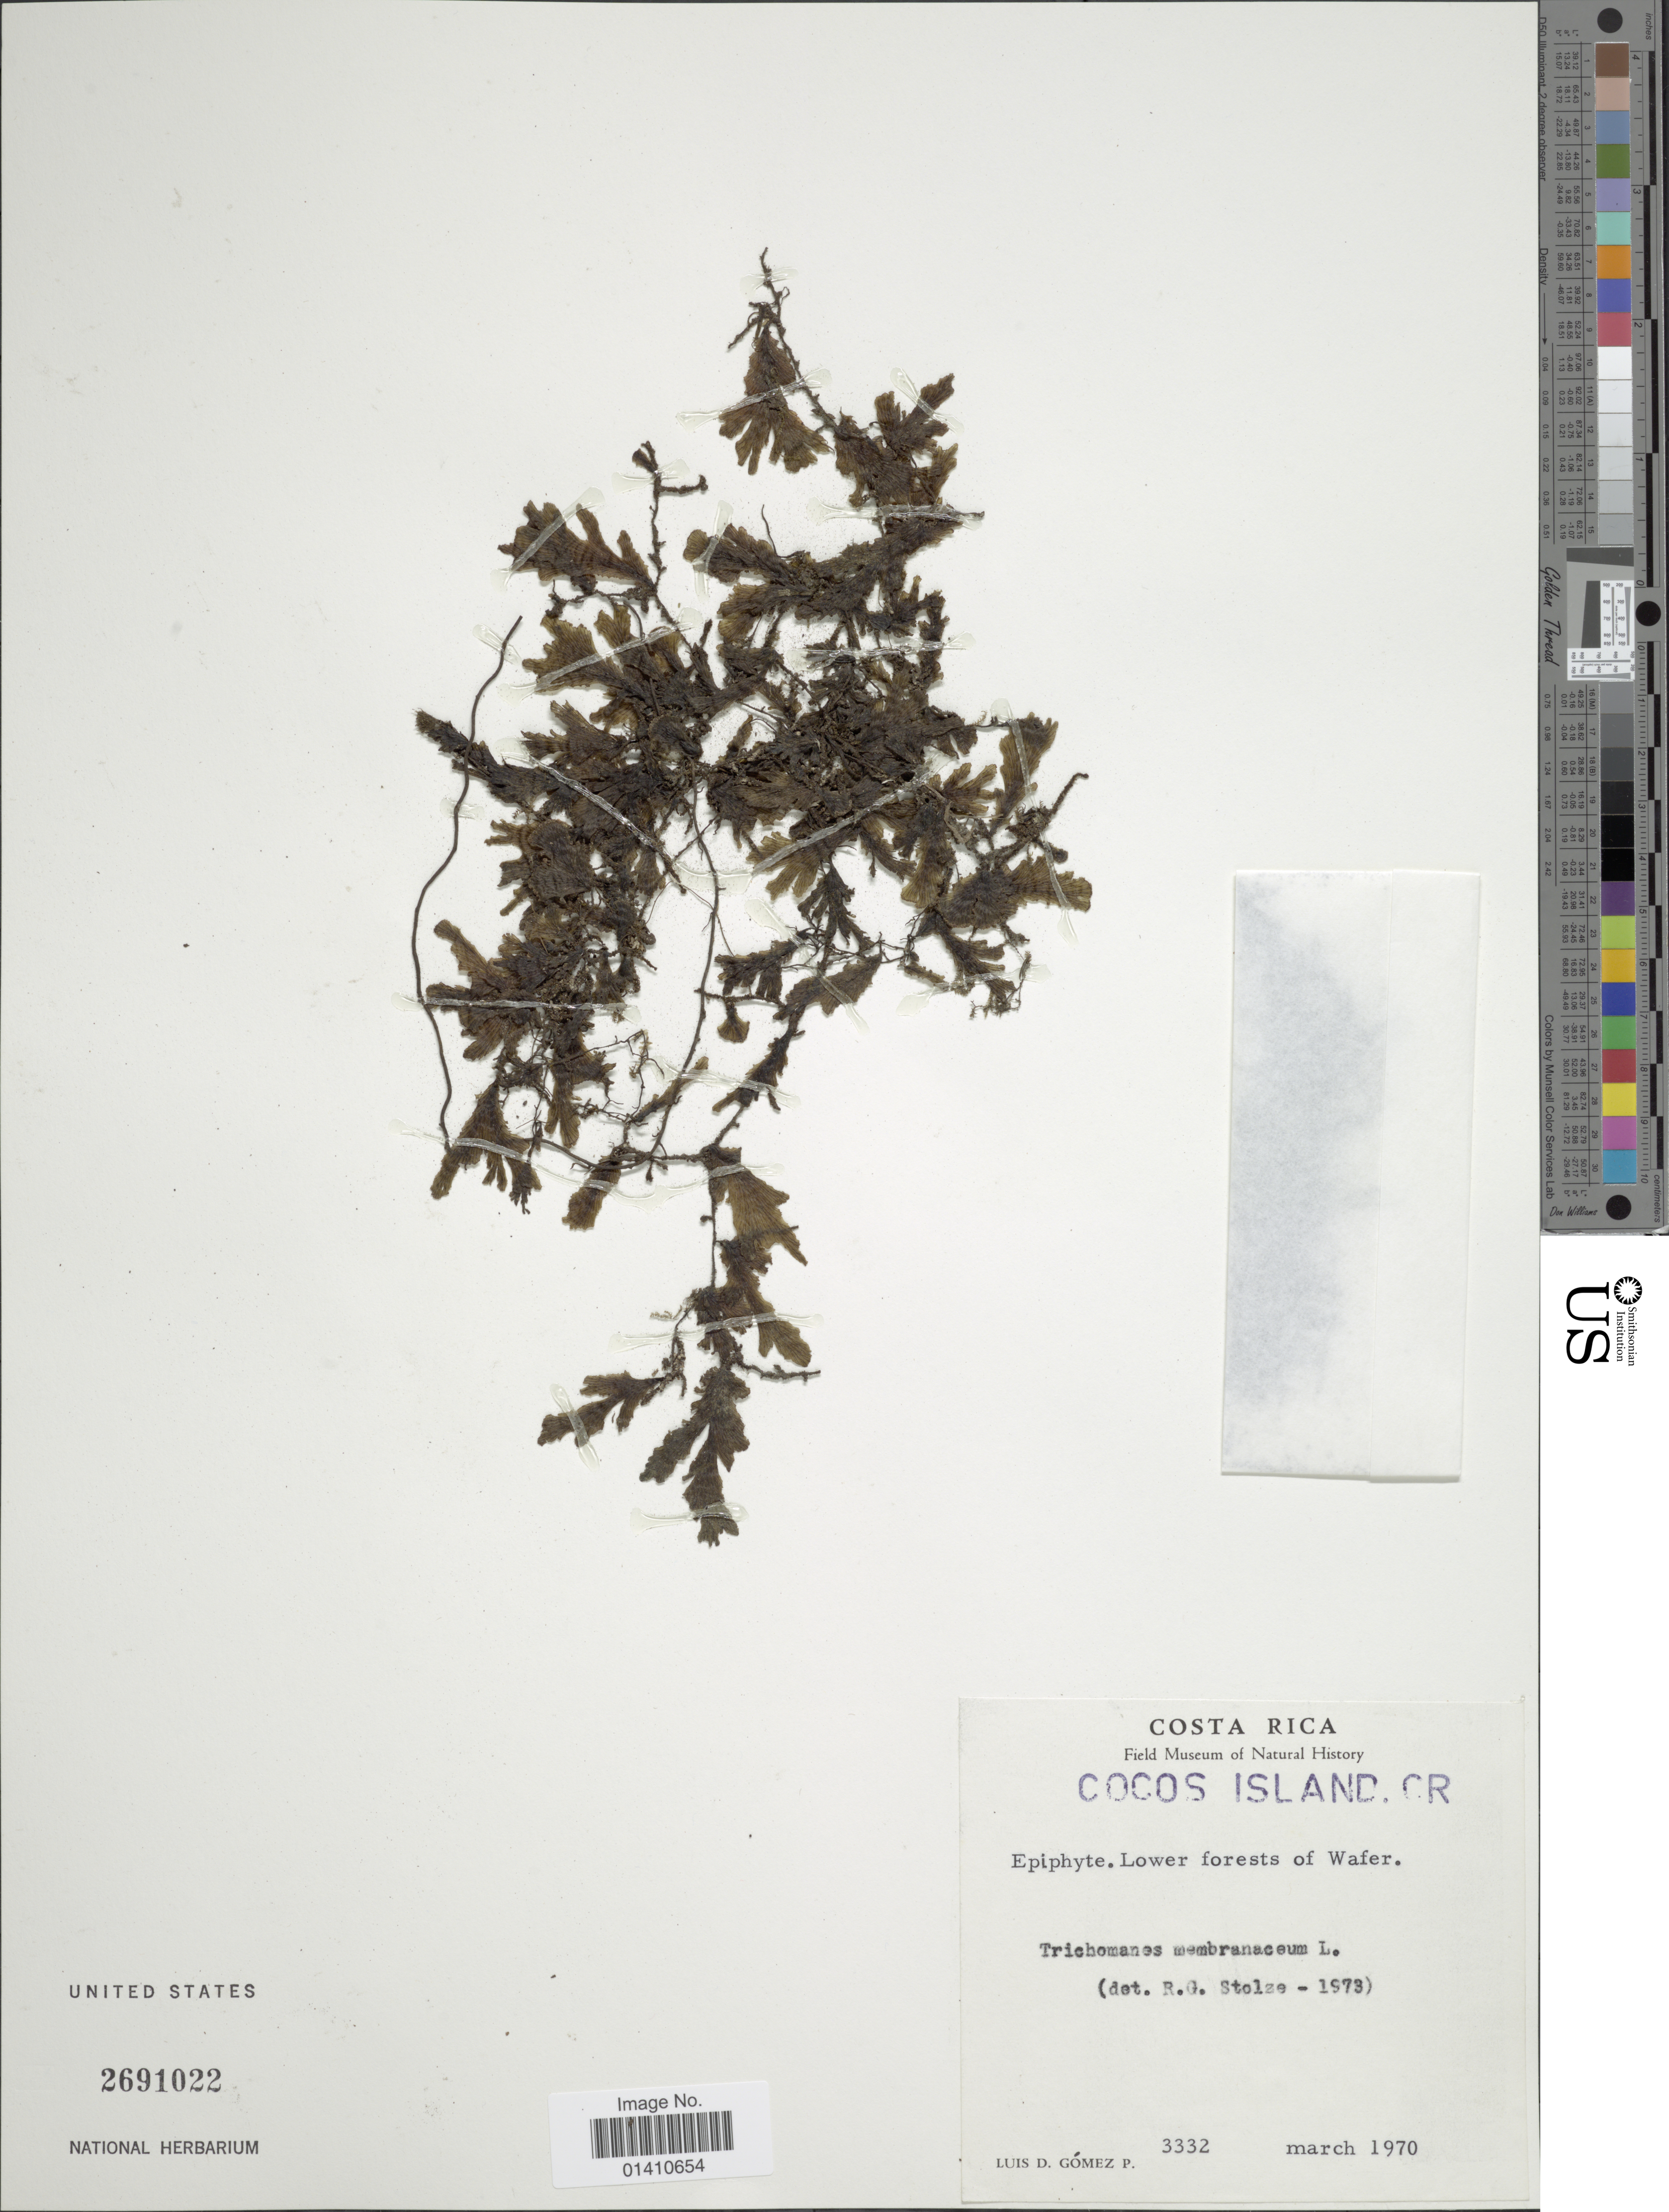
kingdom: Plantae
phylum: Tracheophyta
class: Polypodiopsida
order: Hymenophyllales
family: Hymenophyllaceae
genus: Didymoglossum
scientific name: Didymoglossum membranaceum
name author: (L.) Vareschi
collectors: L. D. Gómez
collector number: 3332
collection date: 1970-03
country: Costa Rica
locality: Cocos Island. Cr. Epiphyte.Lower forests of Water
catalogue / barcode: US 2691022